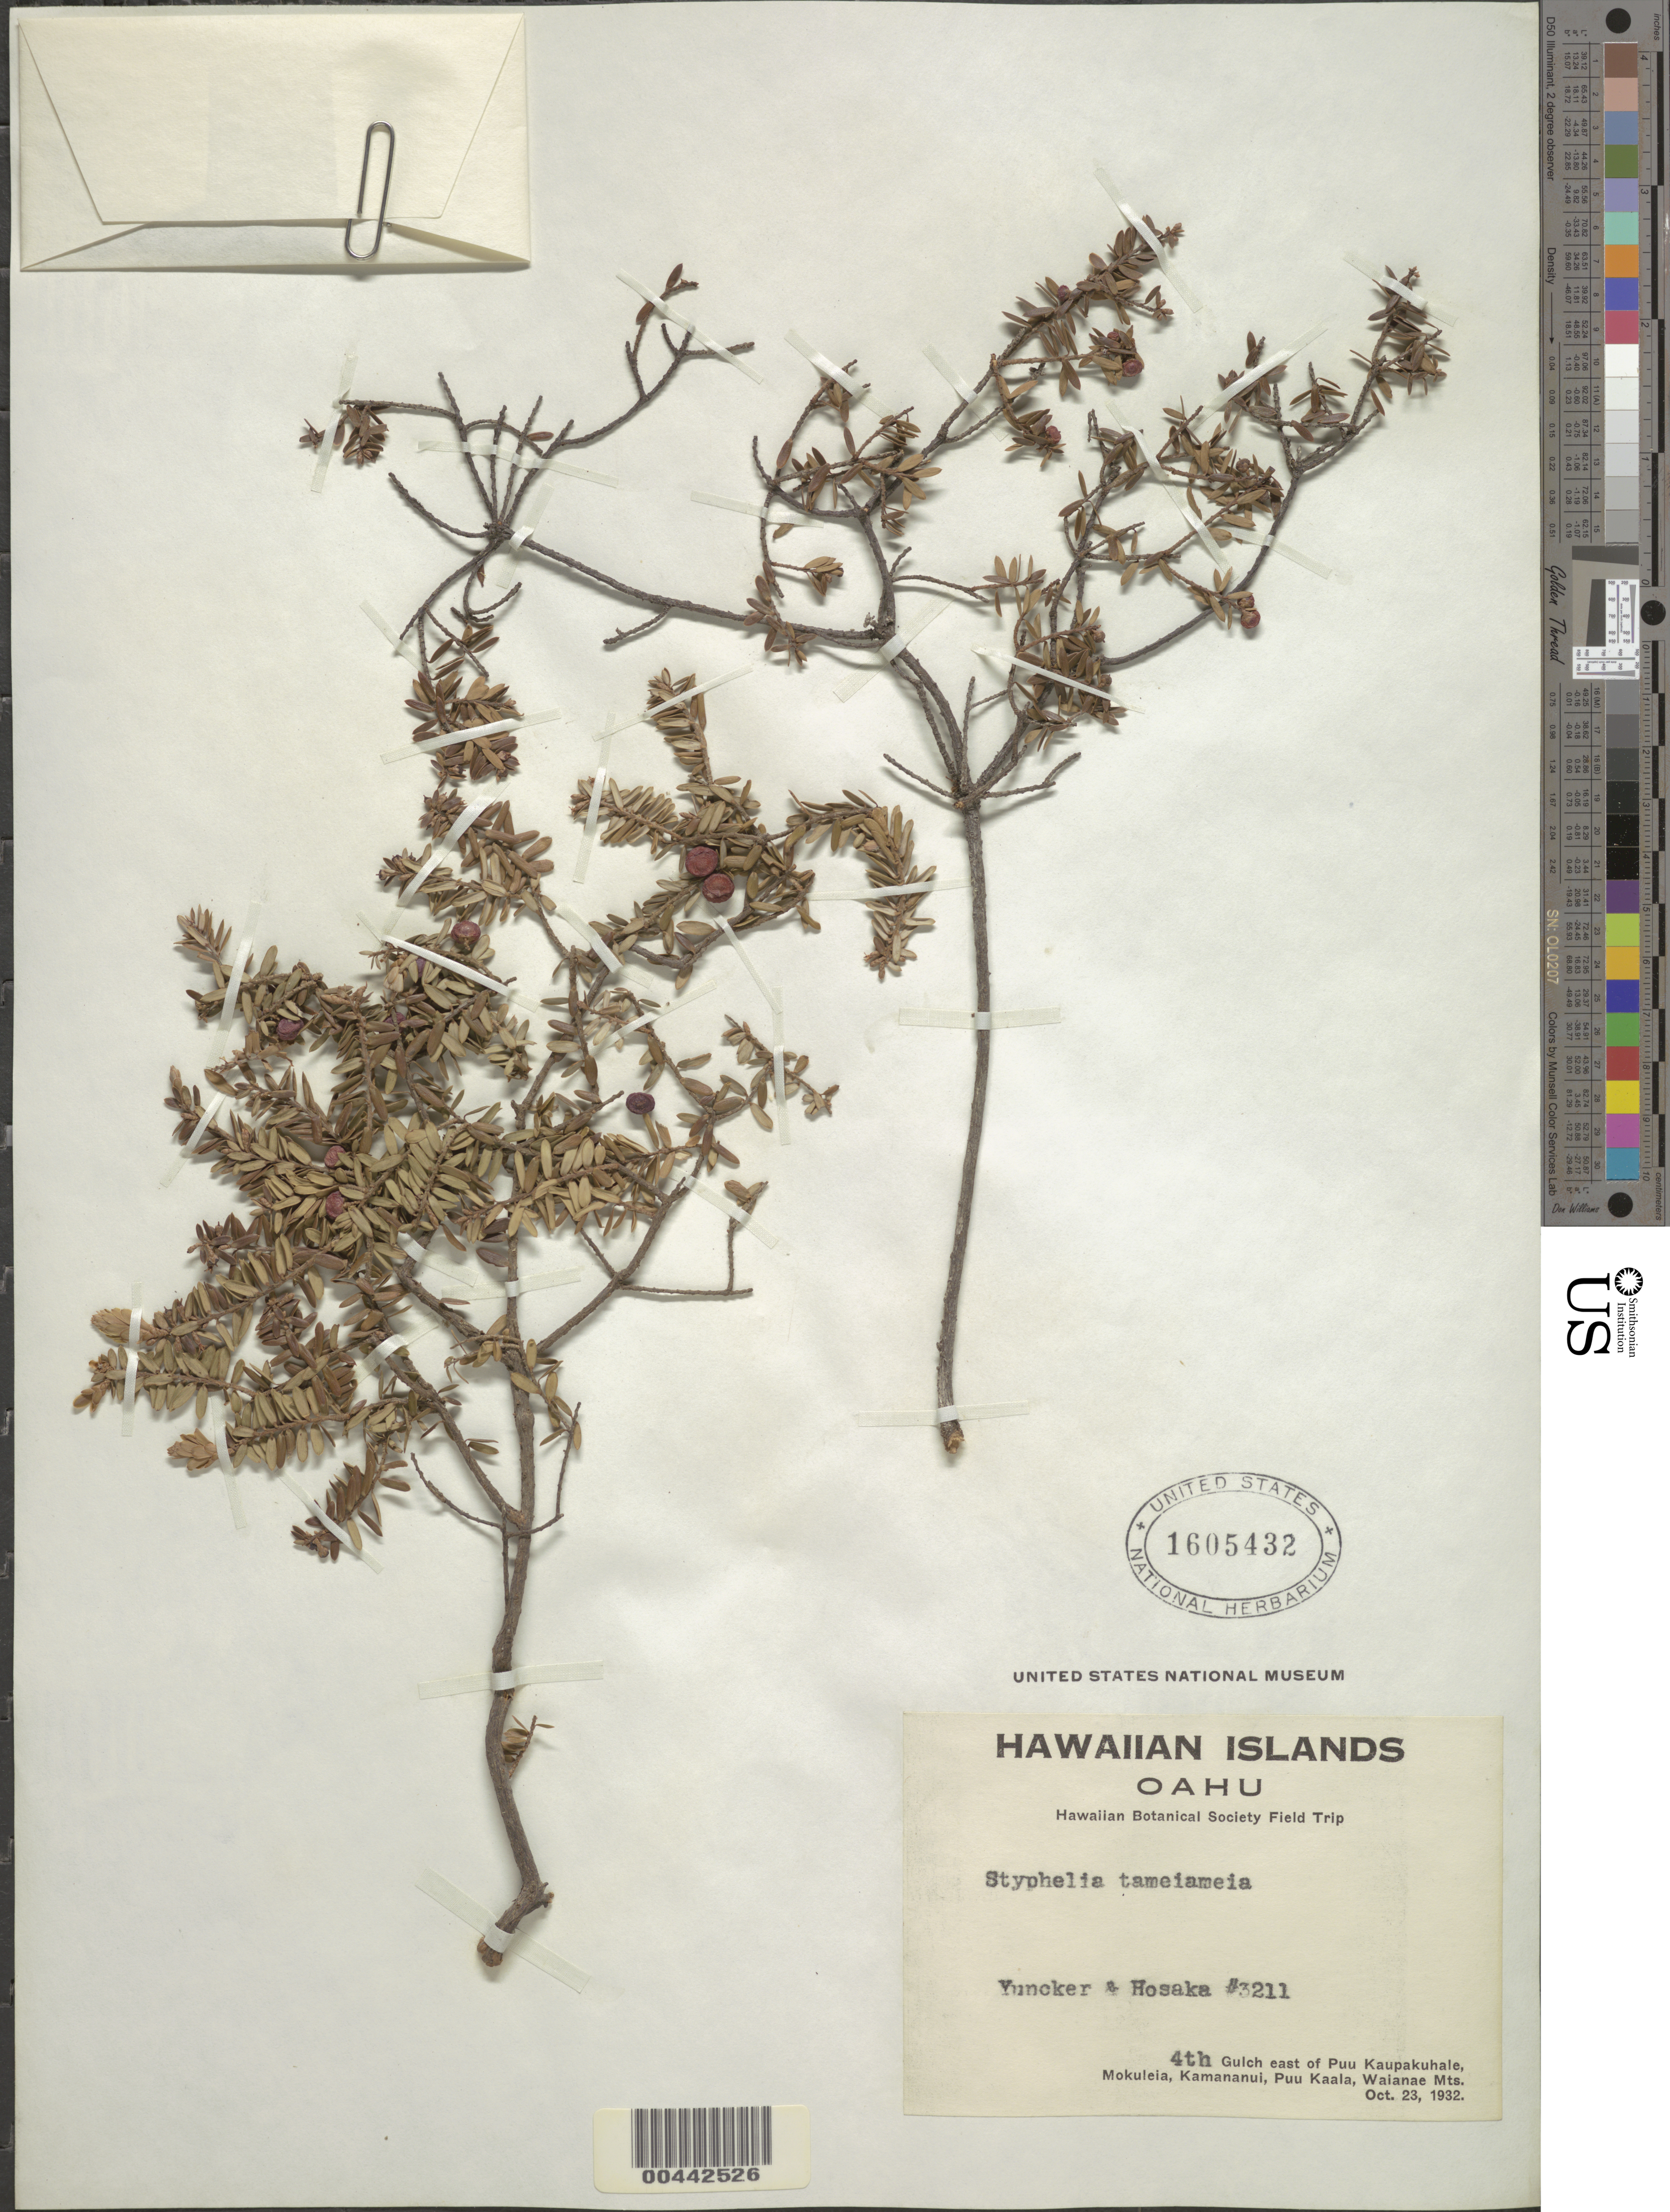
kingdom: Plantae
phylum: Tracheophyta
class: Magnoliopsida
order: Ericales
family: Ericaceae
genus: Leptecophylla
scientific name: Leptecophylla tameiameiae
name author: (Cham. & Schltdl.) C.M. Weiller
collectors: T. G. Yuncker & Hosaka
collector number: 3211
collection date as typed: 23 Oct 1932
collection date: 1932-10-23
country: United States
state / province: Hawaii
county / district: Honolulu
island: Oahu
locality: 4th gulch E of Puu Kaupakuhale, Mokuleia, Kamananui, Puu Kaala, Waianae Mts.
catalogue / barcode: US 1605432